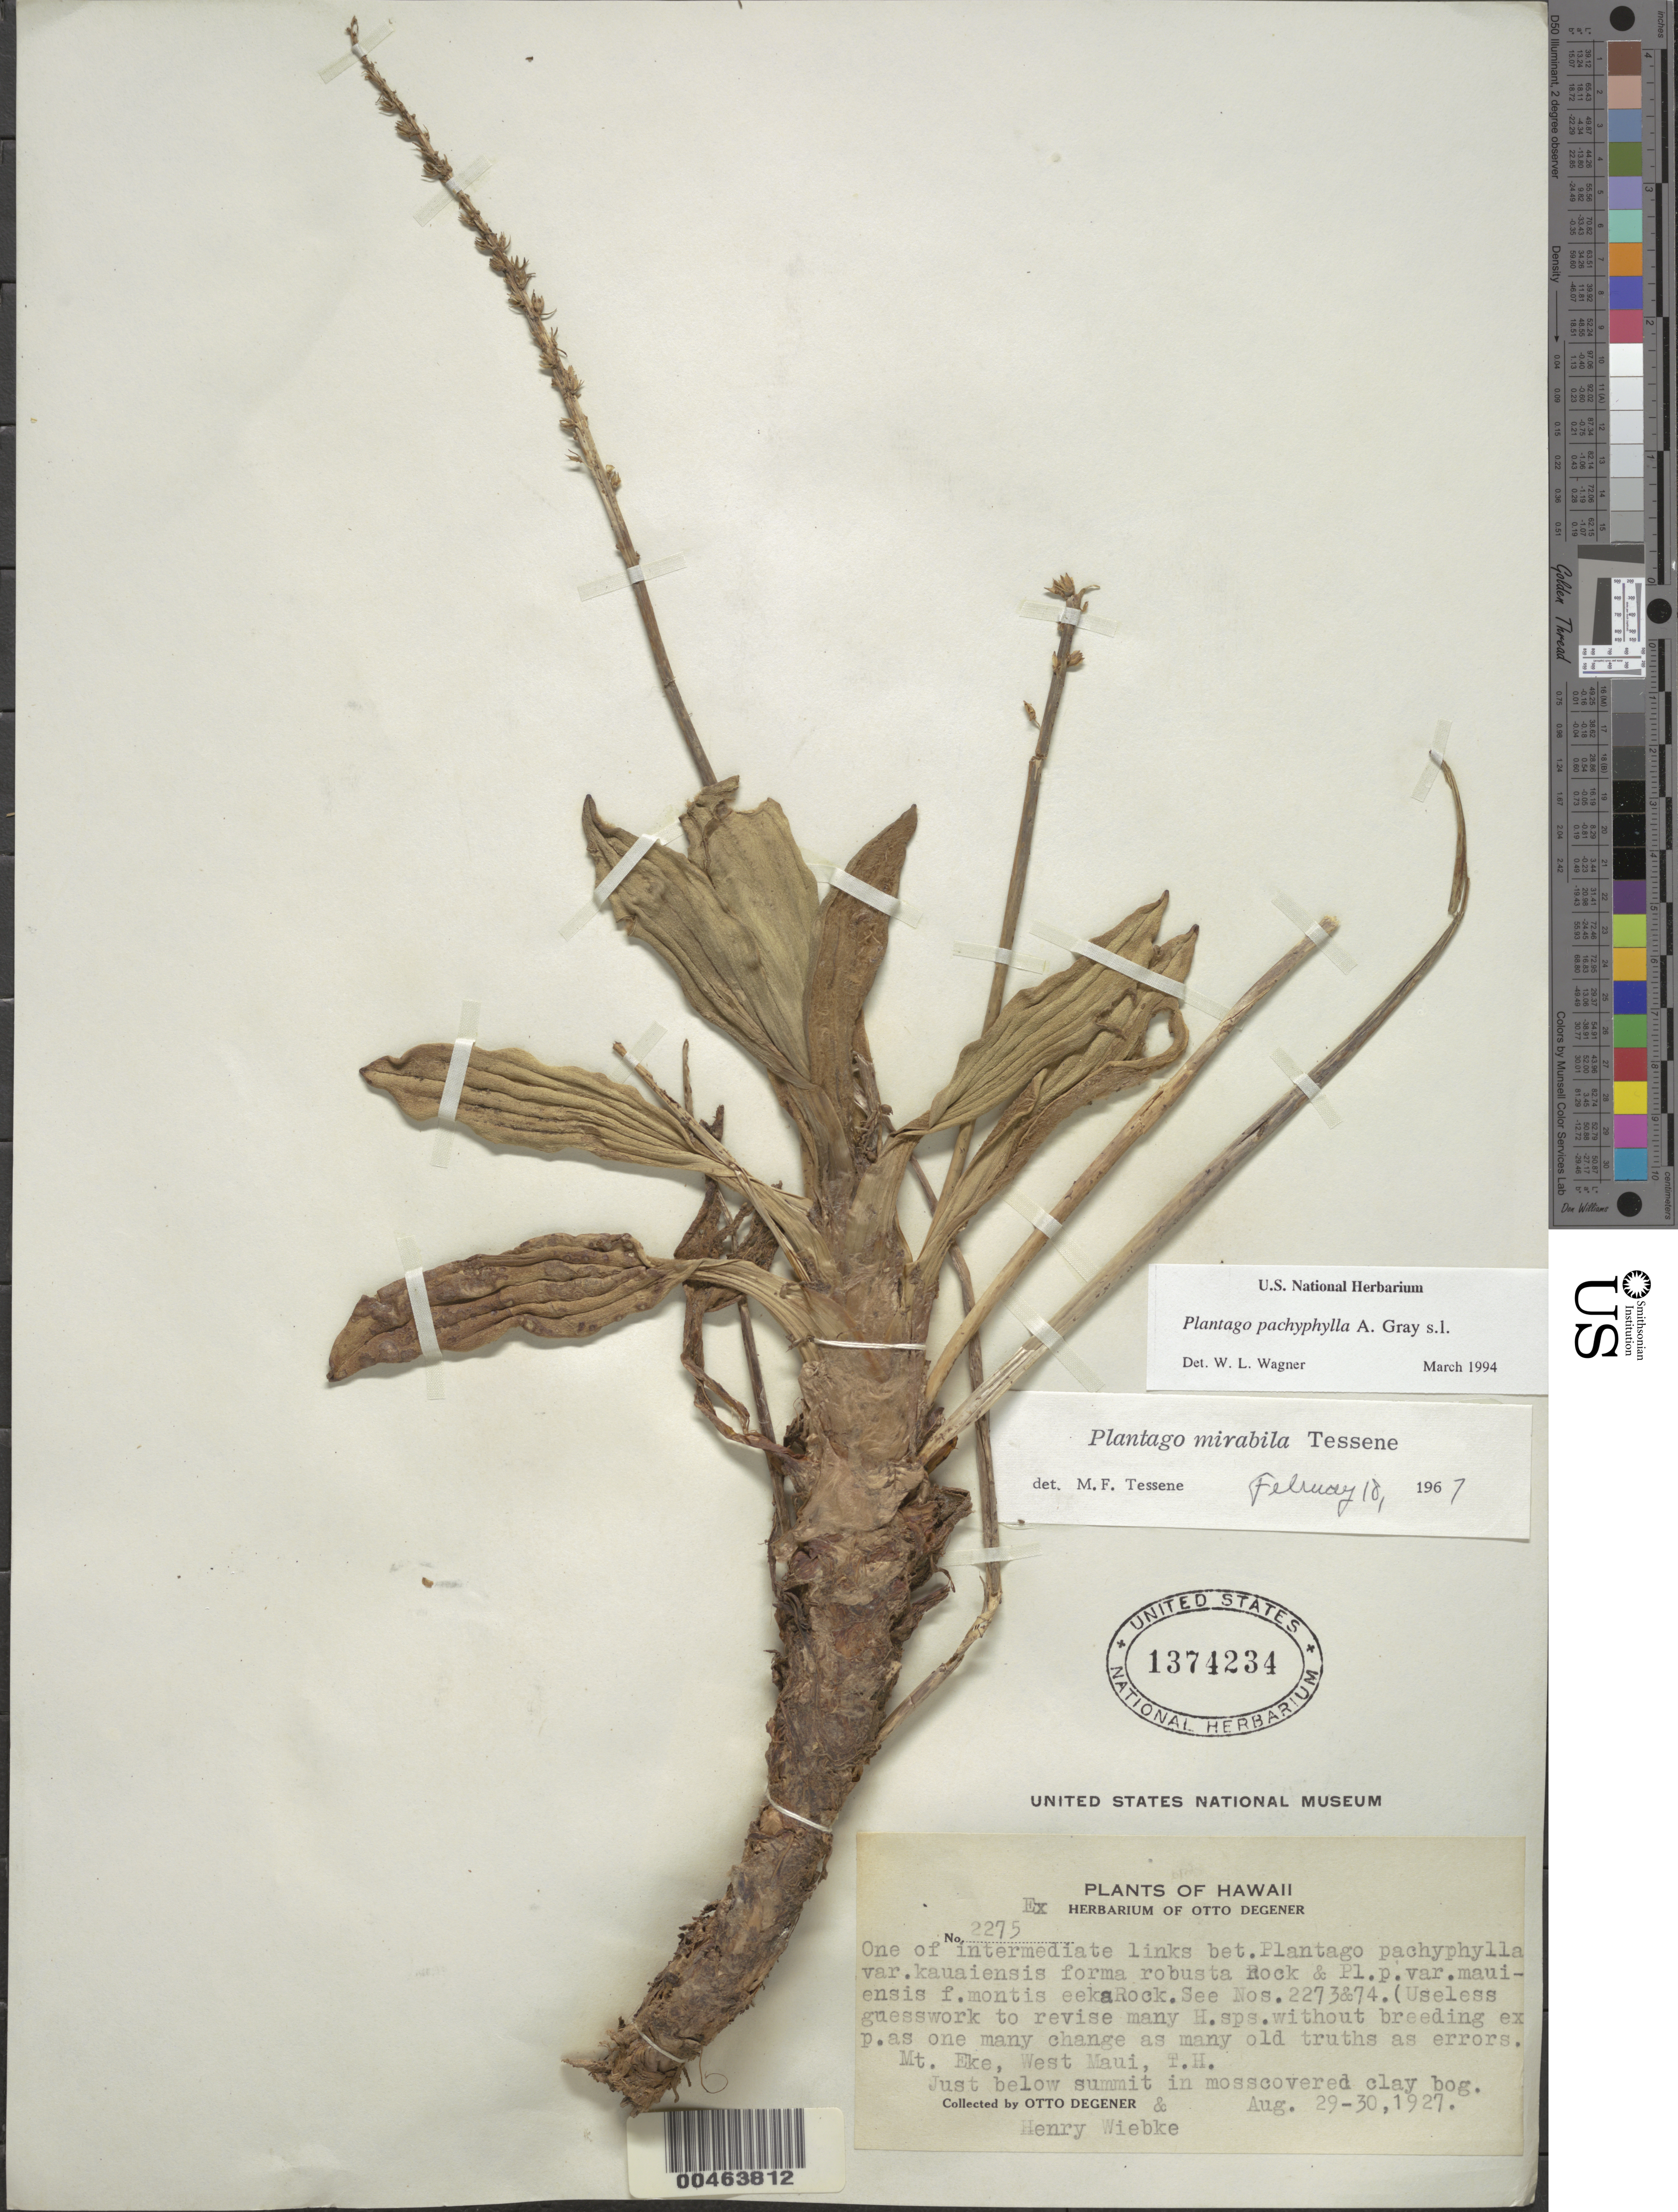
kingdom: Plantae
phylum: Tracheophyta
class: Magnoliopsida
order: Lamiales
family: Plantaginaceae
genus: Plantago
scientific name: Plantago pachyphylla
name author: A. Gray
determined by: Wagner, W. L., (BOT), Smithsonian Institution - National Museum of Natural History (UNITED STATES)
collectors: O. Degener & H. Wiebke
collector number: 2275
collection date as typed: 29 Aug 1927 to 30 Aug 1927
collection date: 1927-08-29/1927-08-30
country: United States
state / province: Hawaii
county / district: Maui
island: Maui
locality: Mt. Eke, just below summit in bog, West Maui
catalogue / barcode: US 1374234